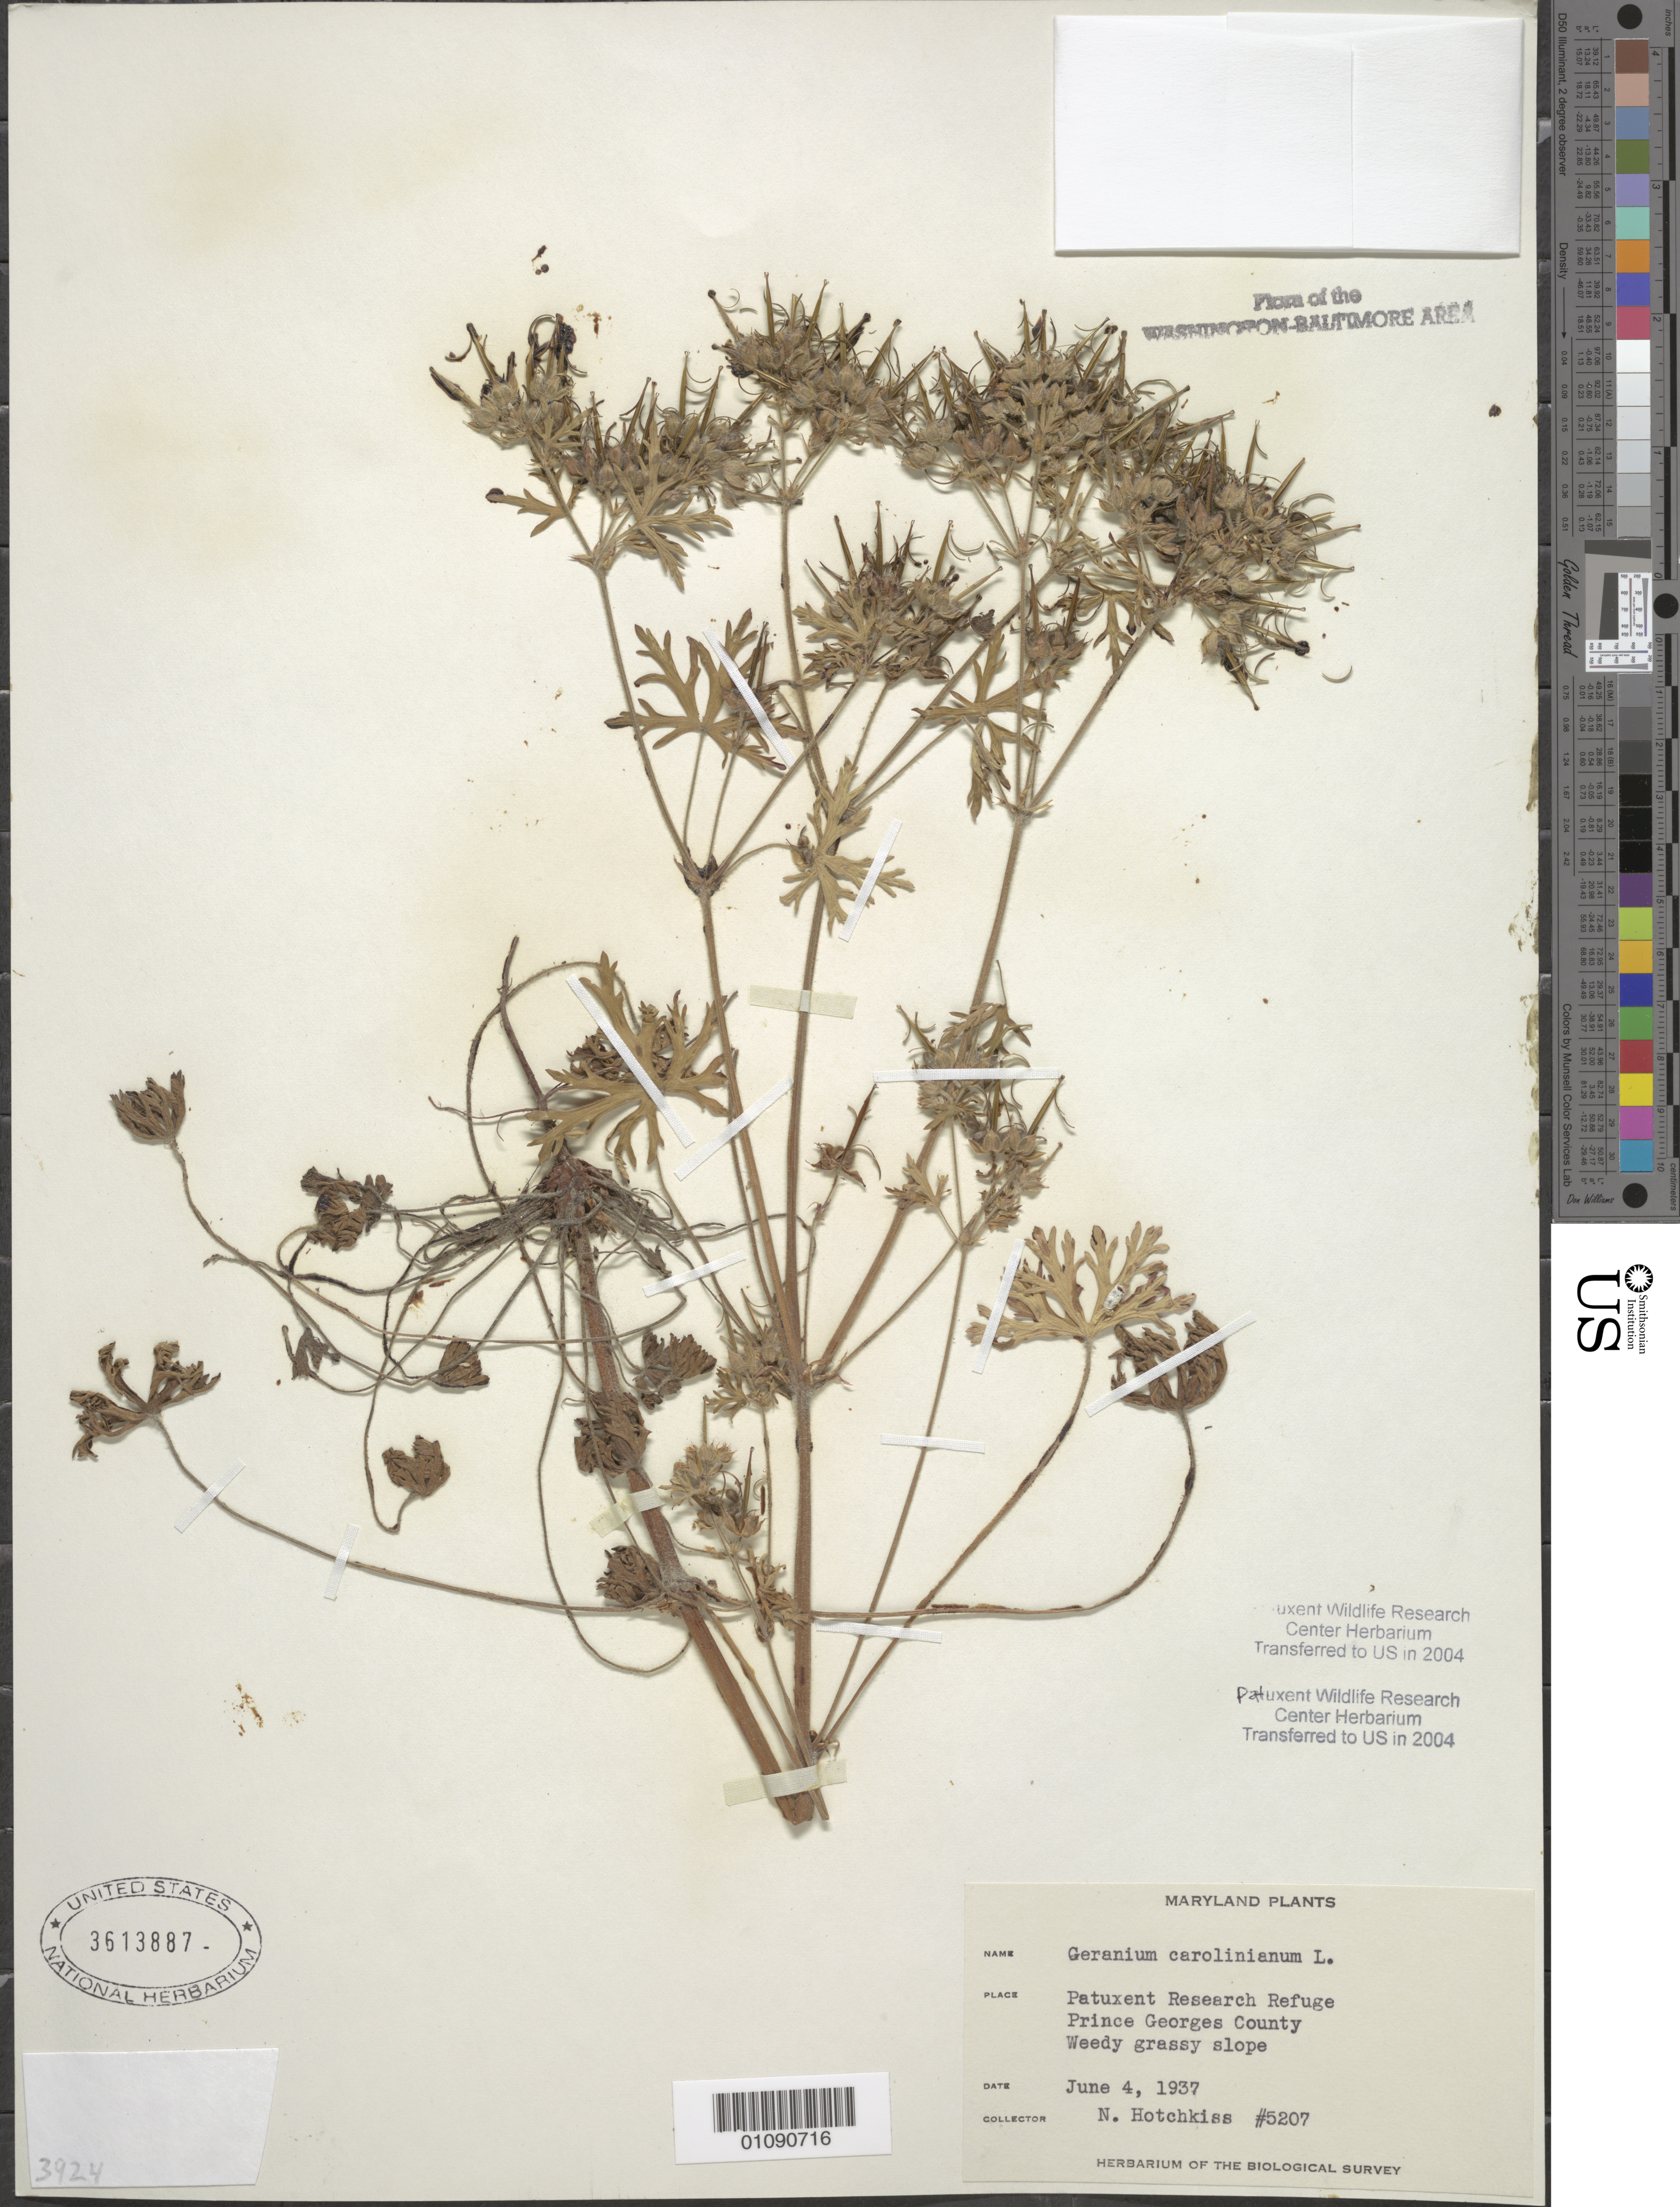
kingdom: Plantae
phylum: Tracheophyta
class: Magnoliopsida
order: Geraniales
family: Geraniaceae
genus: Geranium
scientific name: Geranium carolinianum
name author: L.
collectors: N. Hotchkiss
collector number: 5207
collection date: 1937-06-04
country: United States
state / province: Maryland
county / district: Prince George's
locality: Patuxent Wildlife Refuge.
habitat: Weedy grassy slope.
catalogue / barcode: US 3613887